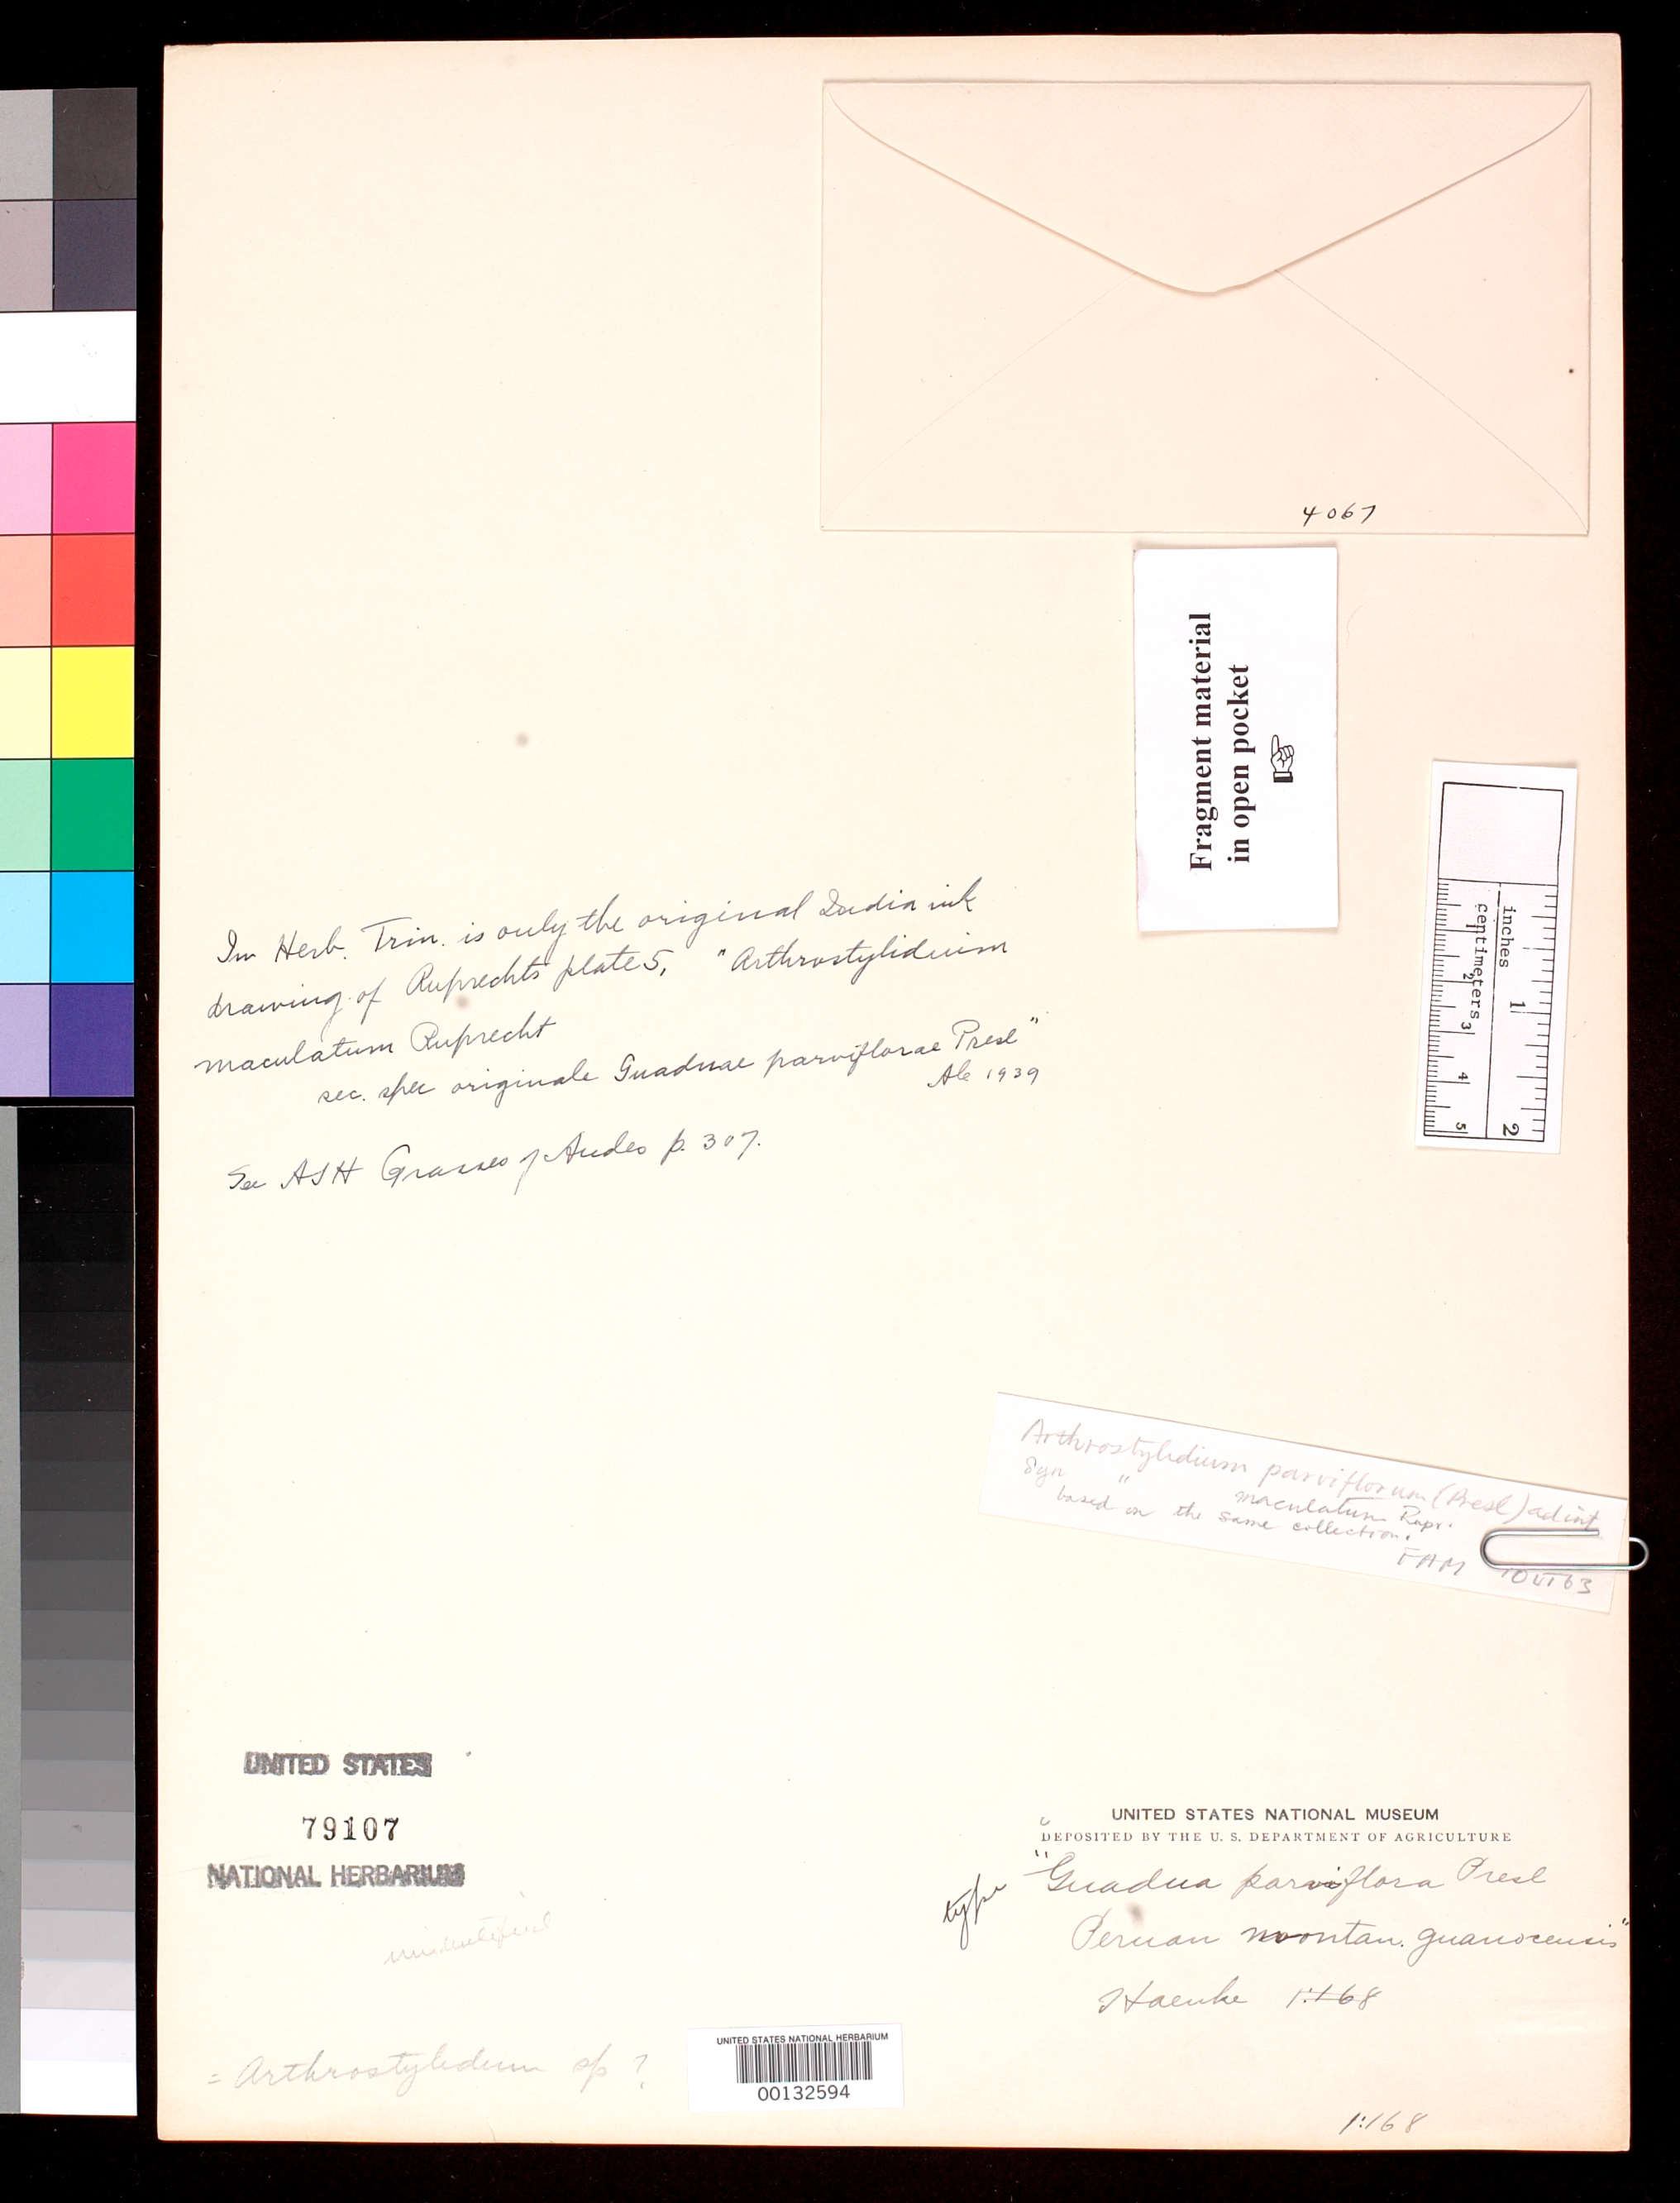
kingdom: Plantae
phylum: Tracheophyta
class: Liliopsida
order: Poales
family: Poaceae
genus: Guadua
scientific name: Guadua parviflora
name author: J. Presl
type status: Type Material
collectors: T. P. X. Haenke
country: Peru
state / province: San Martín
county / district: Mariscal Cáceres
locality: Rio Huallaga, margen Derecha del; Balsa Probana; dtto. Tocache Nuevo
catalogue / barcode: US 79107